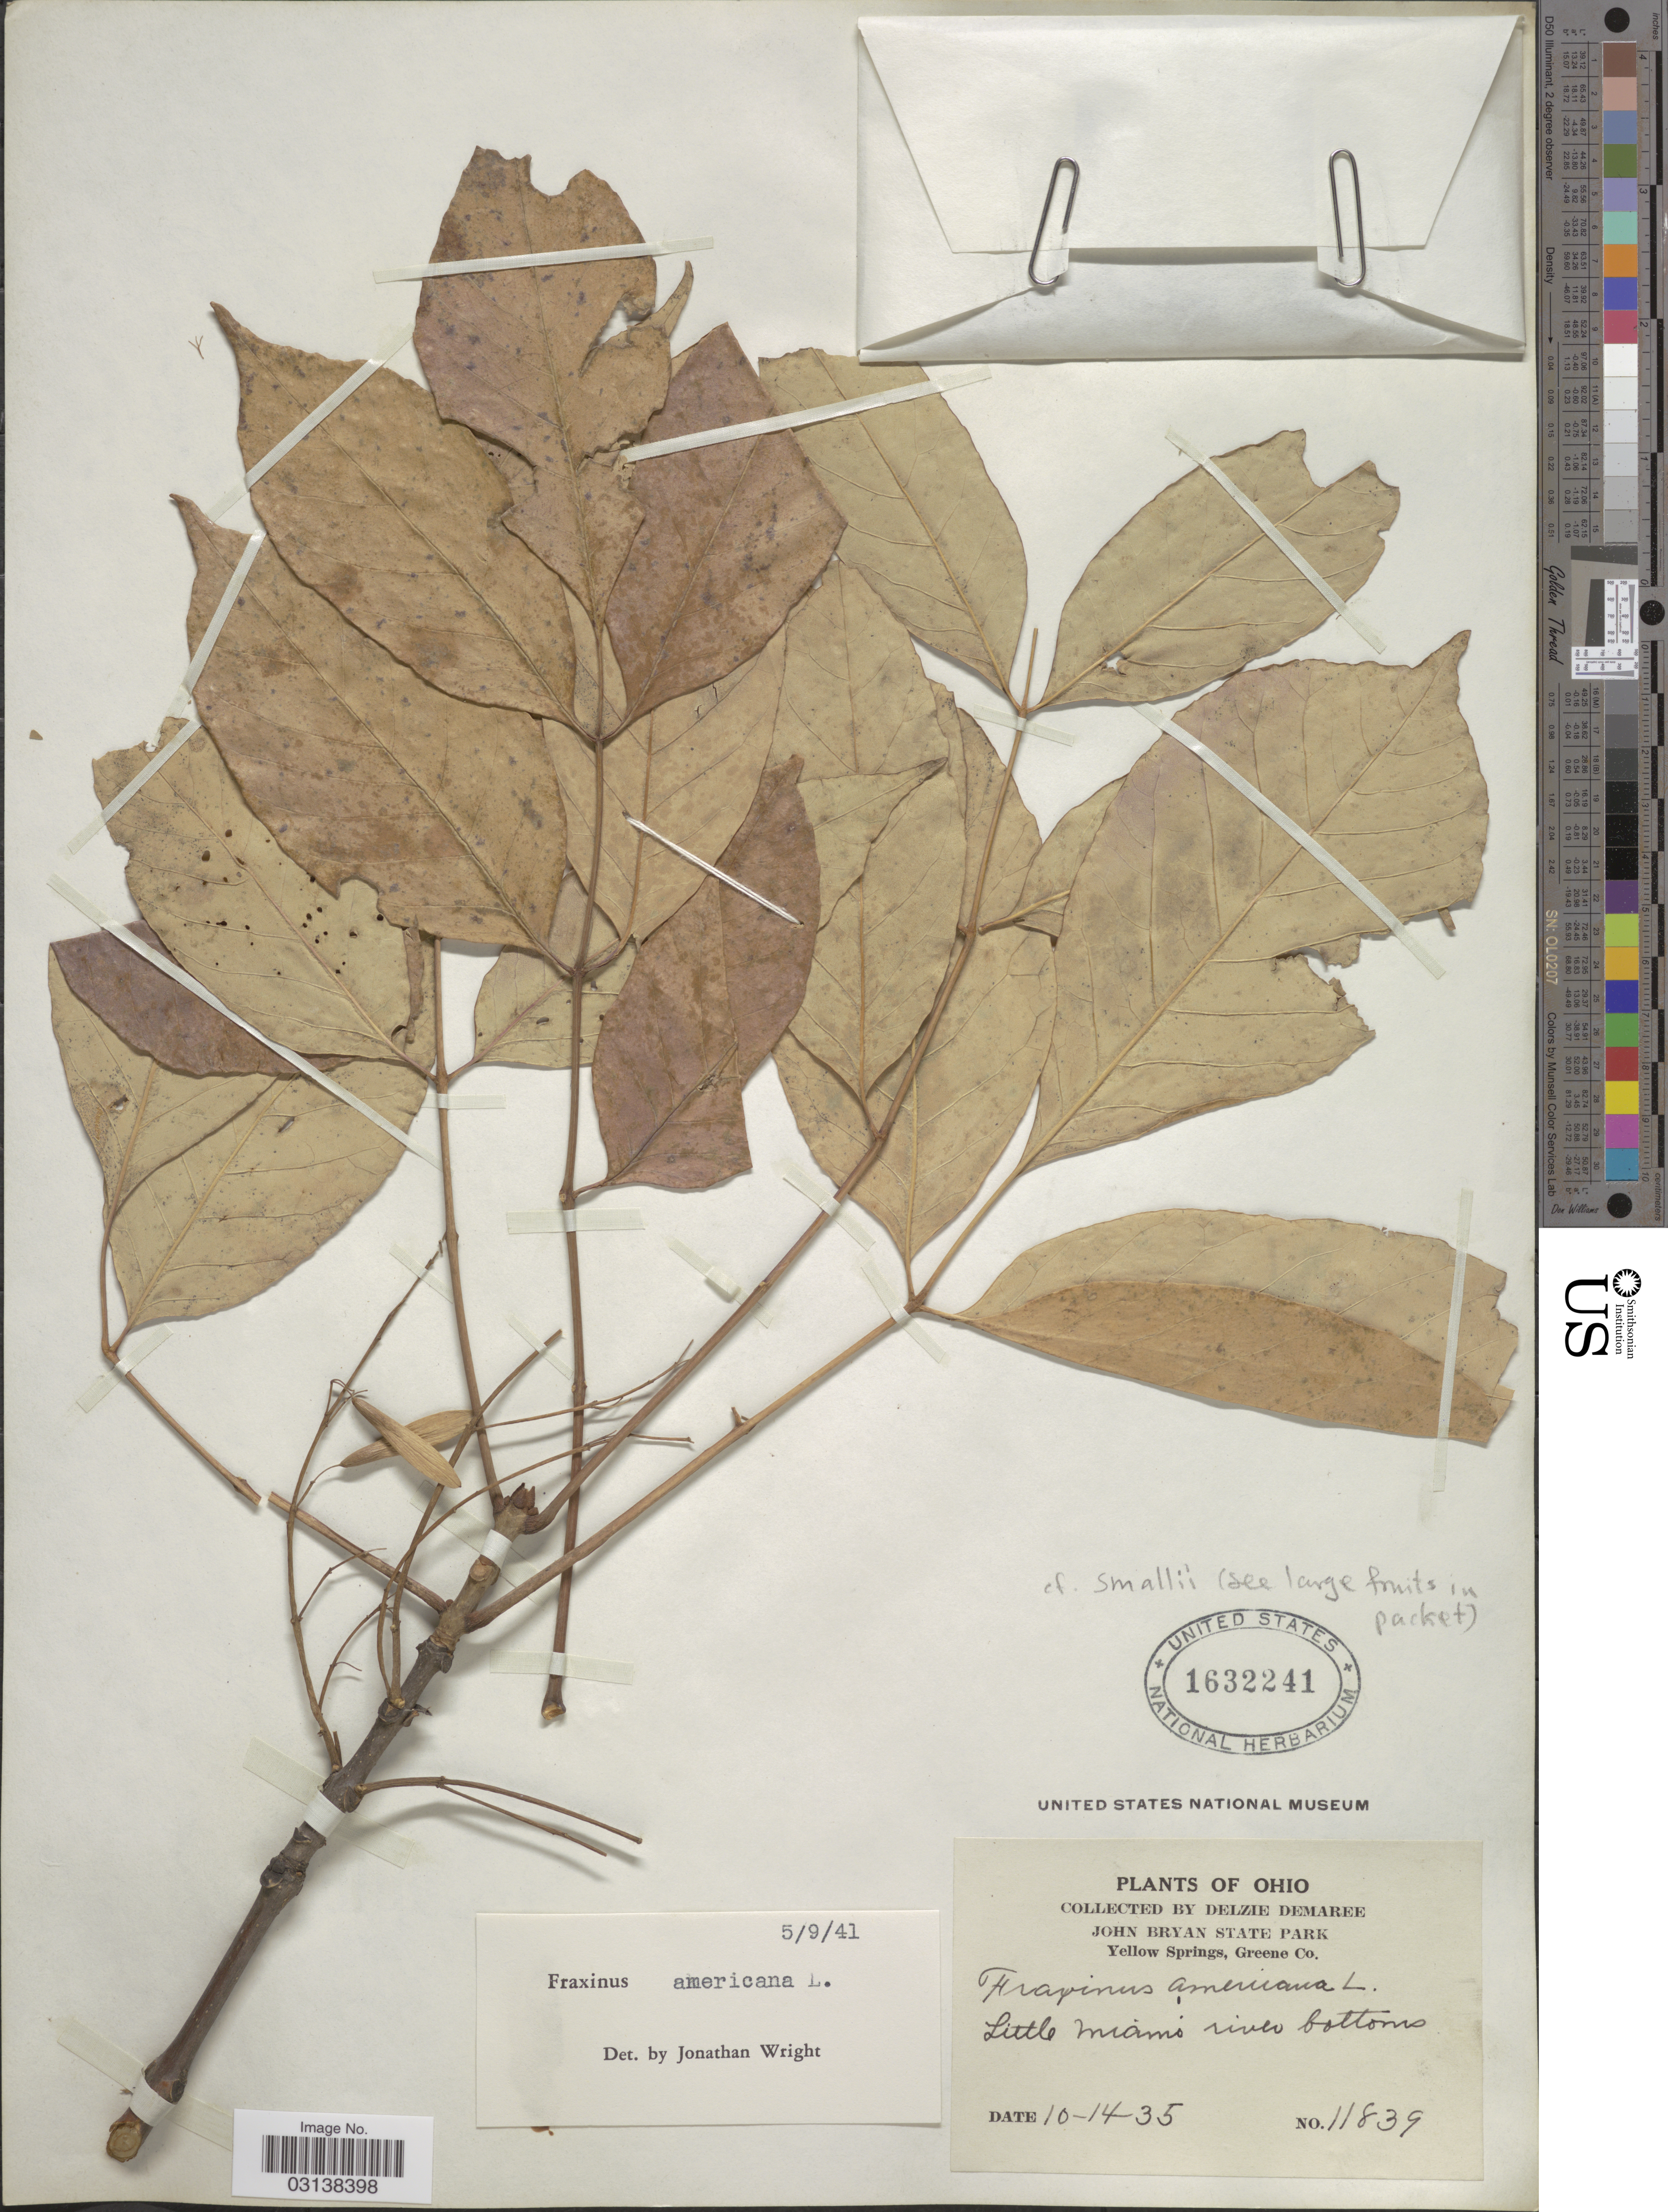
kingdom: Plantae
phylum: Tracheophyta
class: Magnoliopsida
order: Lamiales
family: Oleaceae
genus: Fraxinus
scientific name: Fraxinus americana var. biltmoreana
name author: (Beadle) J.W. Wright ex Fernald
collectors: D. Damaree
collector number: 11839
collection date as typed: Transcribed d/m/y: 14/10/35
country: United States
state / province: Ohio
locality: John Bryan State Park, Yellow Springs, Greene Co., Little Miami river bottoms.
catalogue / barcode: US 1632241